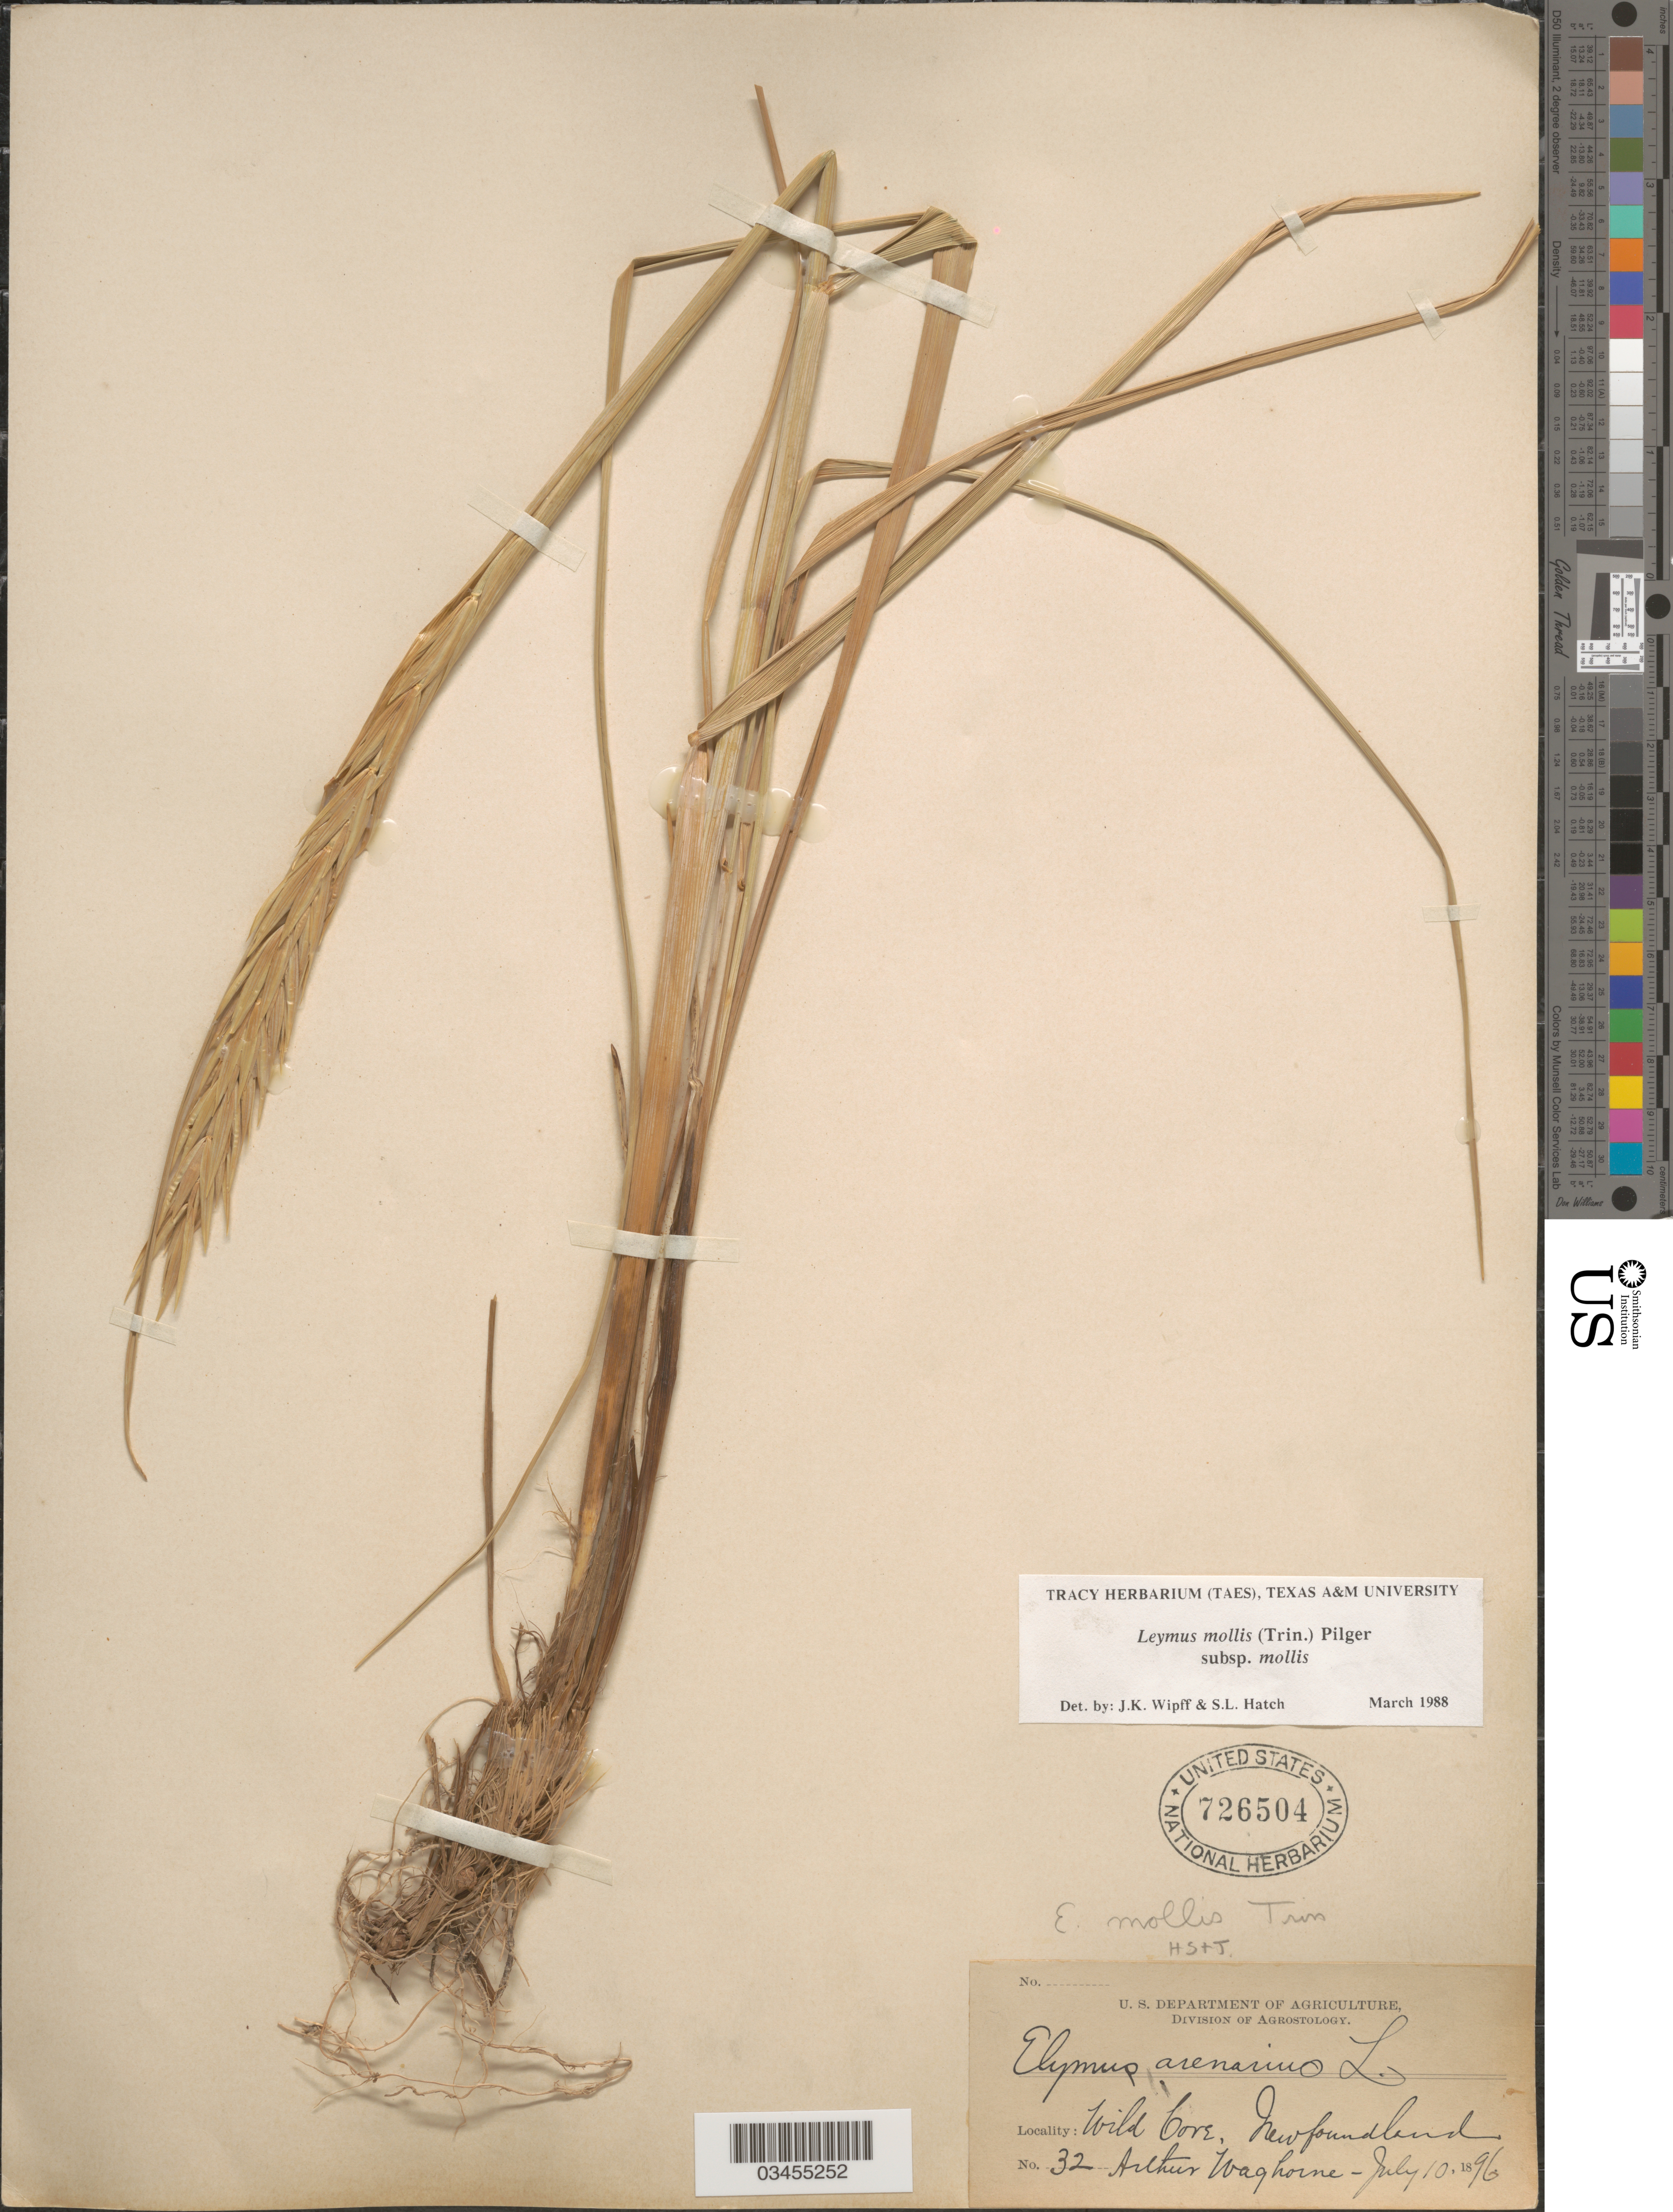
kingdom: Plantae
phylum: Tracheophyta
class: Liliopsida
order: Poales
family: Poaceae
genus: Leymus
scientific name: Leymus mollis subsp. mollis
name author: (Trin.) Pilg.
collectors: A. Waghorne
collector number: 32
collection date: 1896-07-10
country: Canada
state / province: Newfoundland and Labrador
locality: Wild Cove.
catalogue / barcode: US 726504